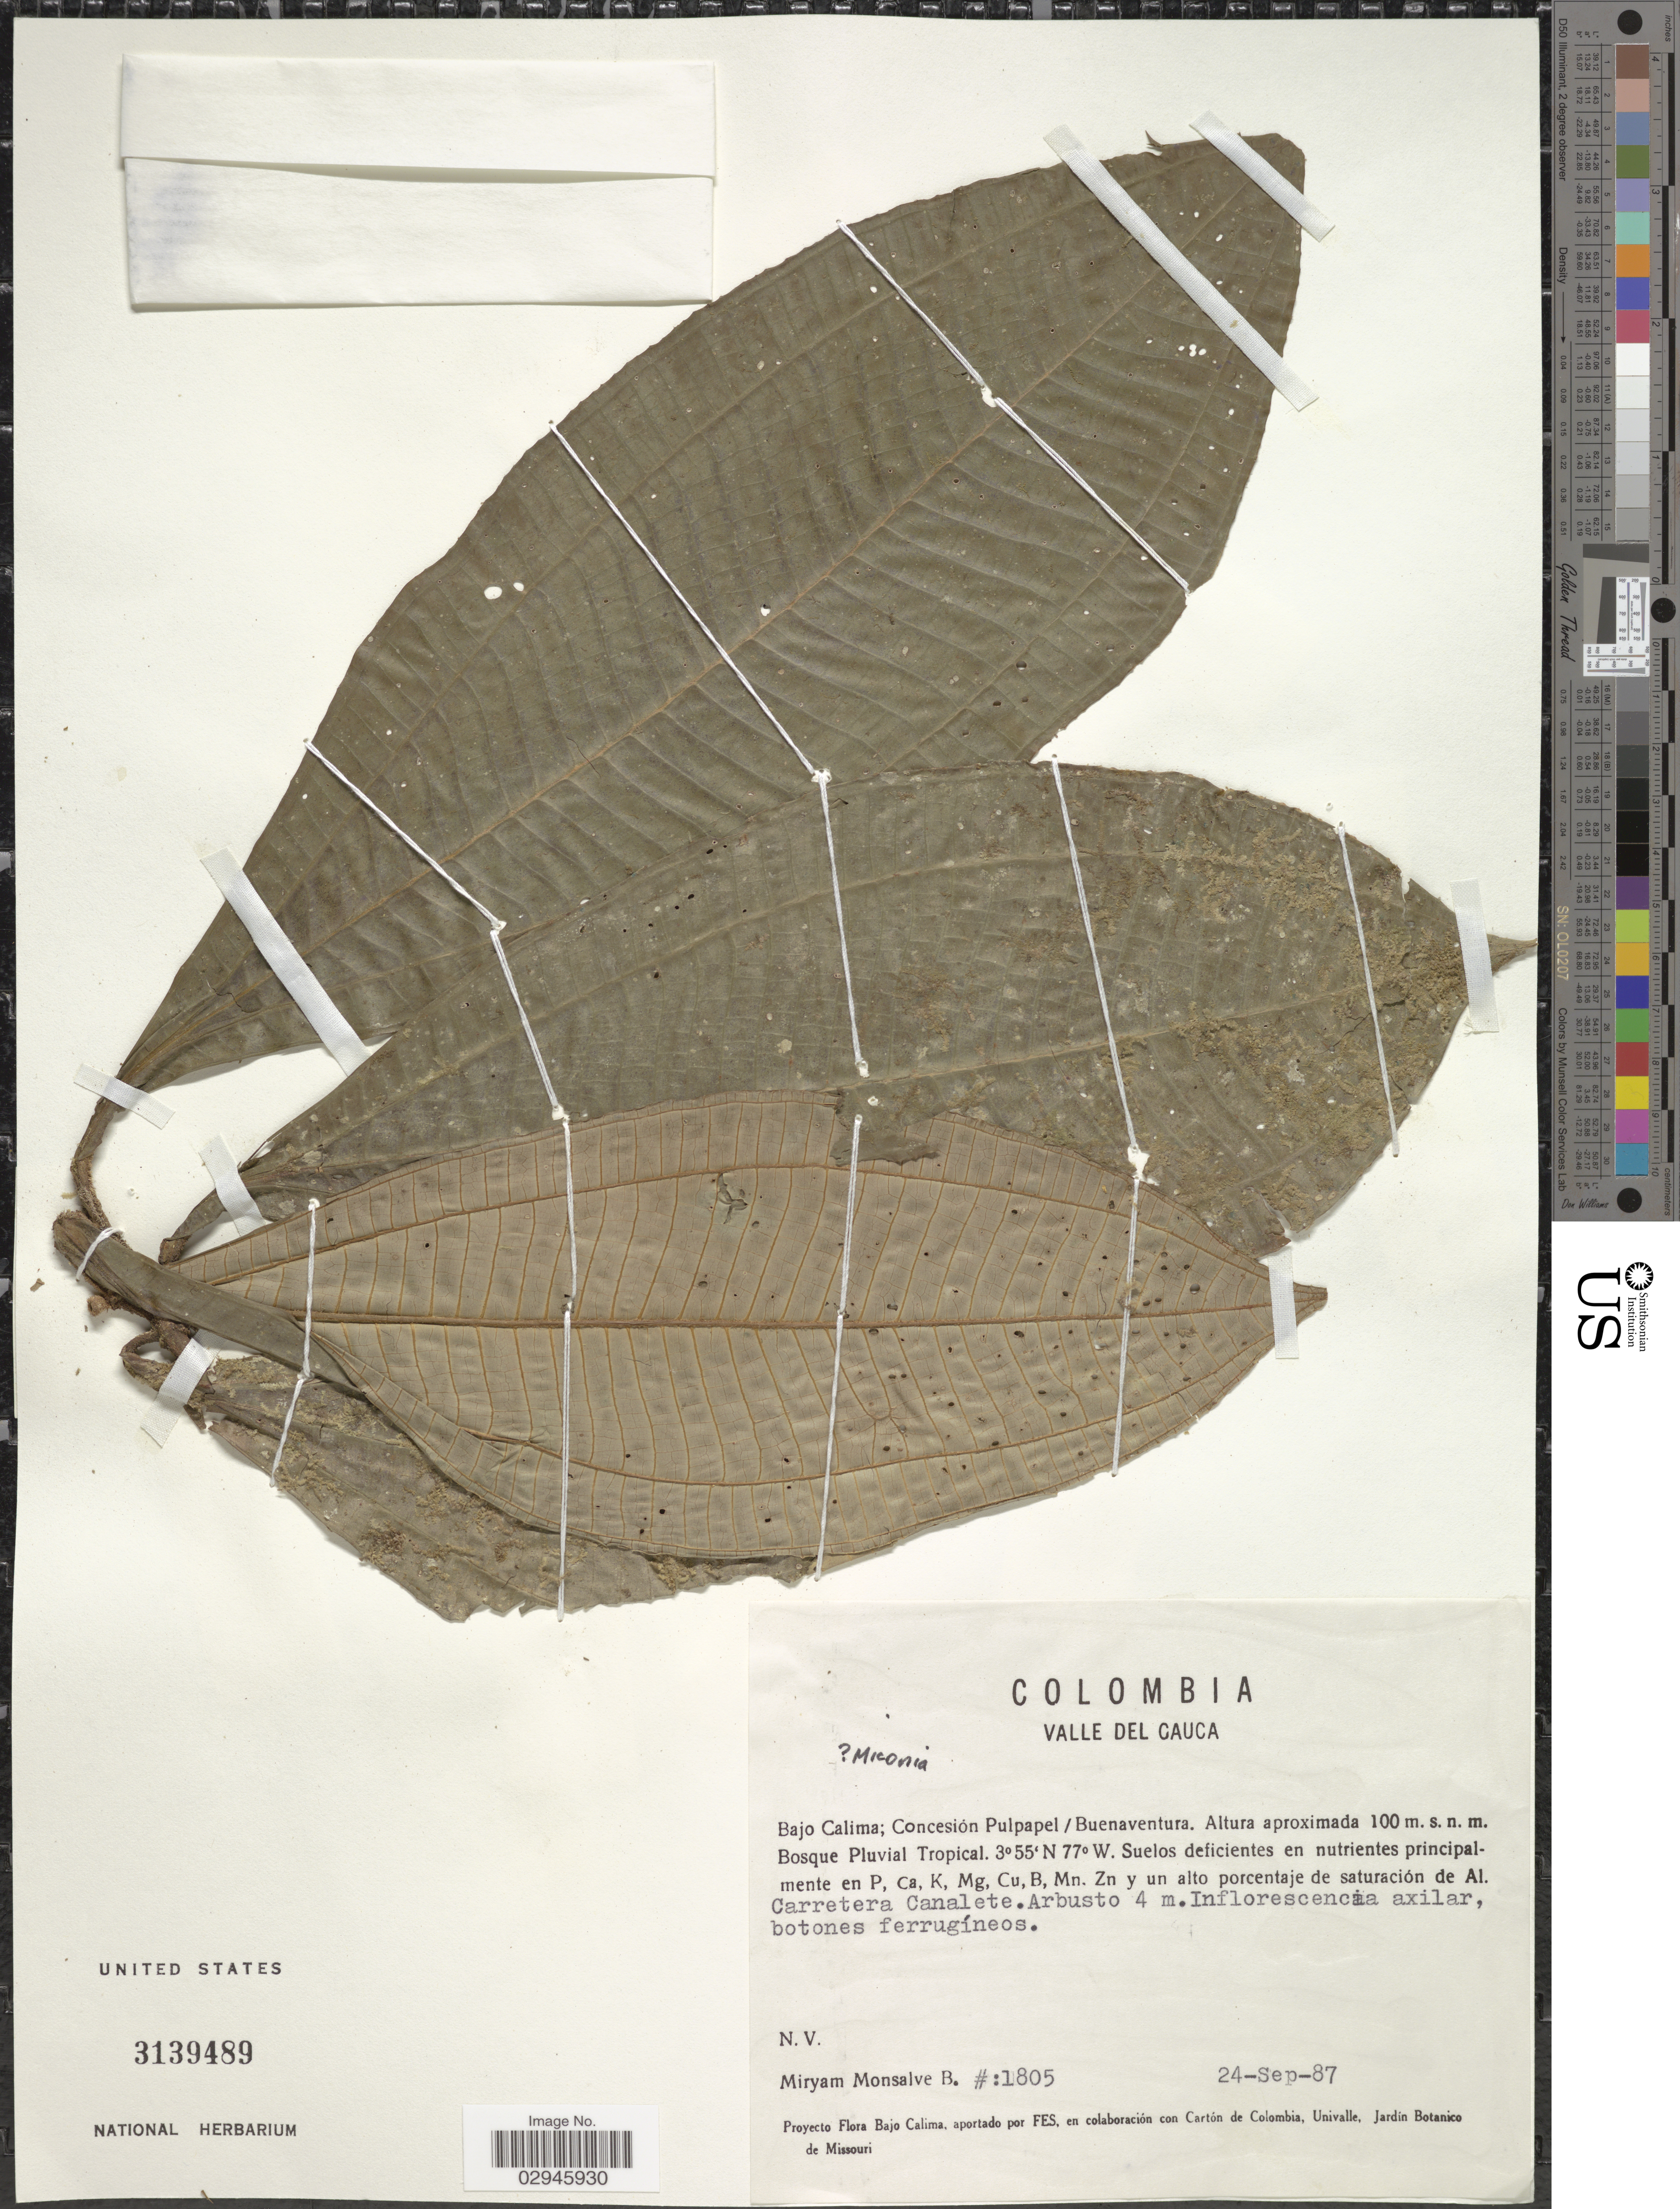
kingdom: Plantae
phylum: Tracheophyta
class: Magnoliopsida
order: Myrtales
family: Melastomataceae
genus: Miconia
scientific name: Miconia sp.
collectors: M. Monsalve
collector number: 1805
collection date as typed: Transcribed d/m/y: 24/9/87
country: Colombia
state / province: Valle del Cauca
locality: Bajo Calima; Concesión Pulpapel / Buenaventura.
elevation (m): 100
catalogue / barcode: US 3139489